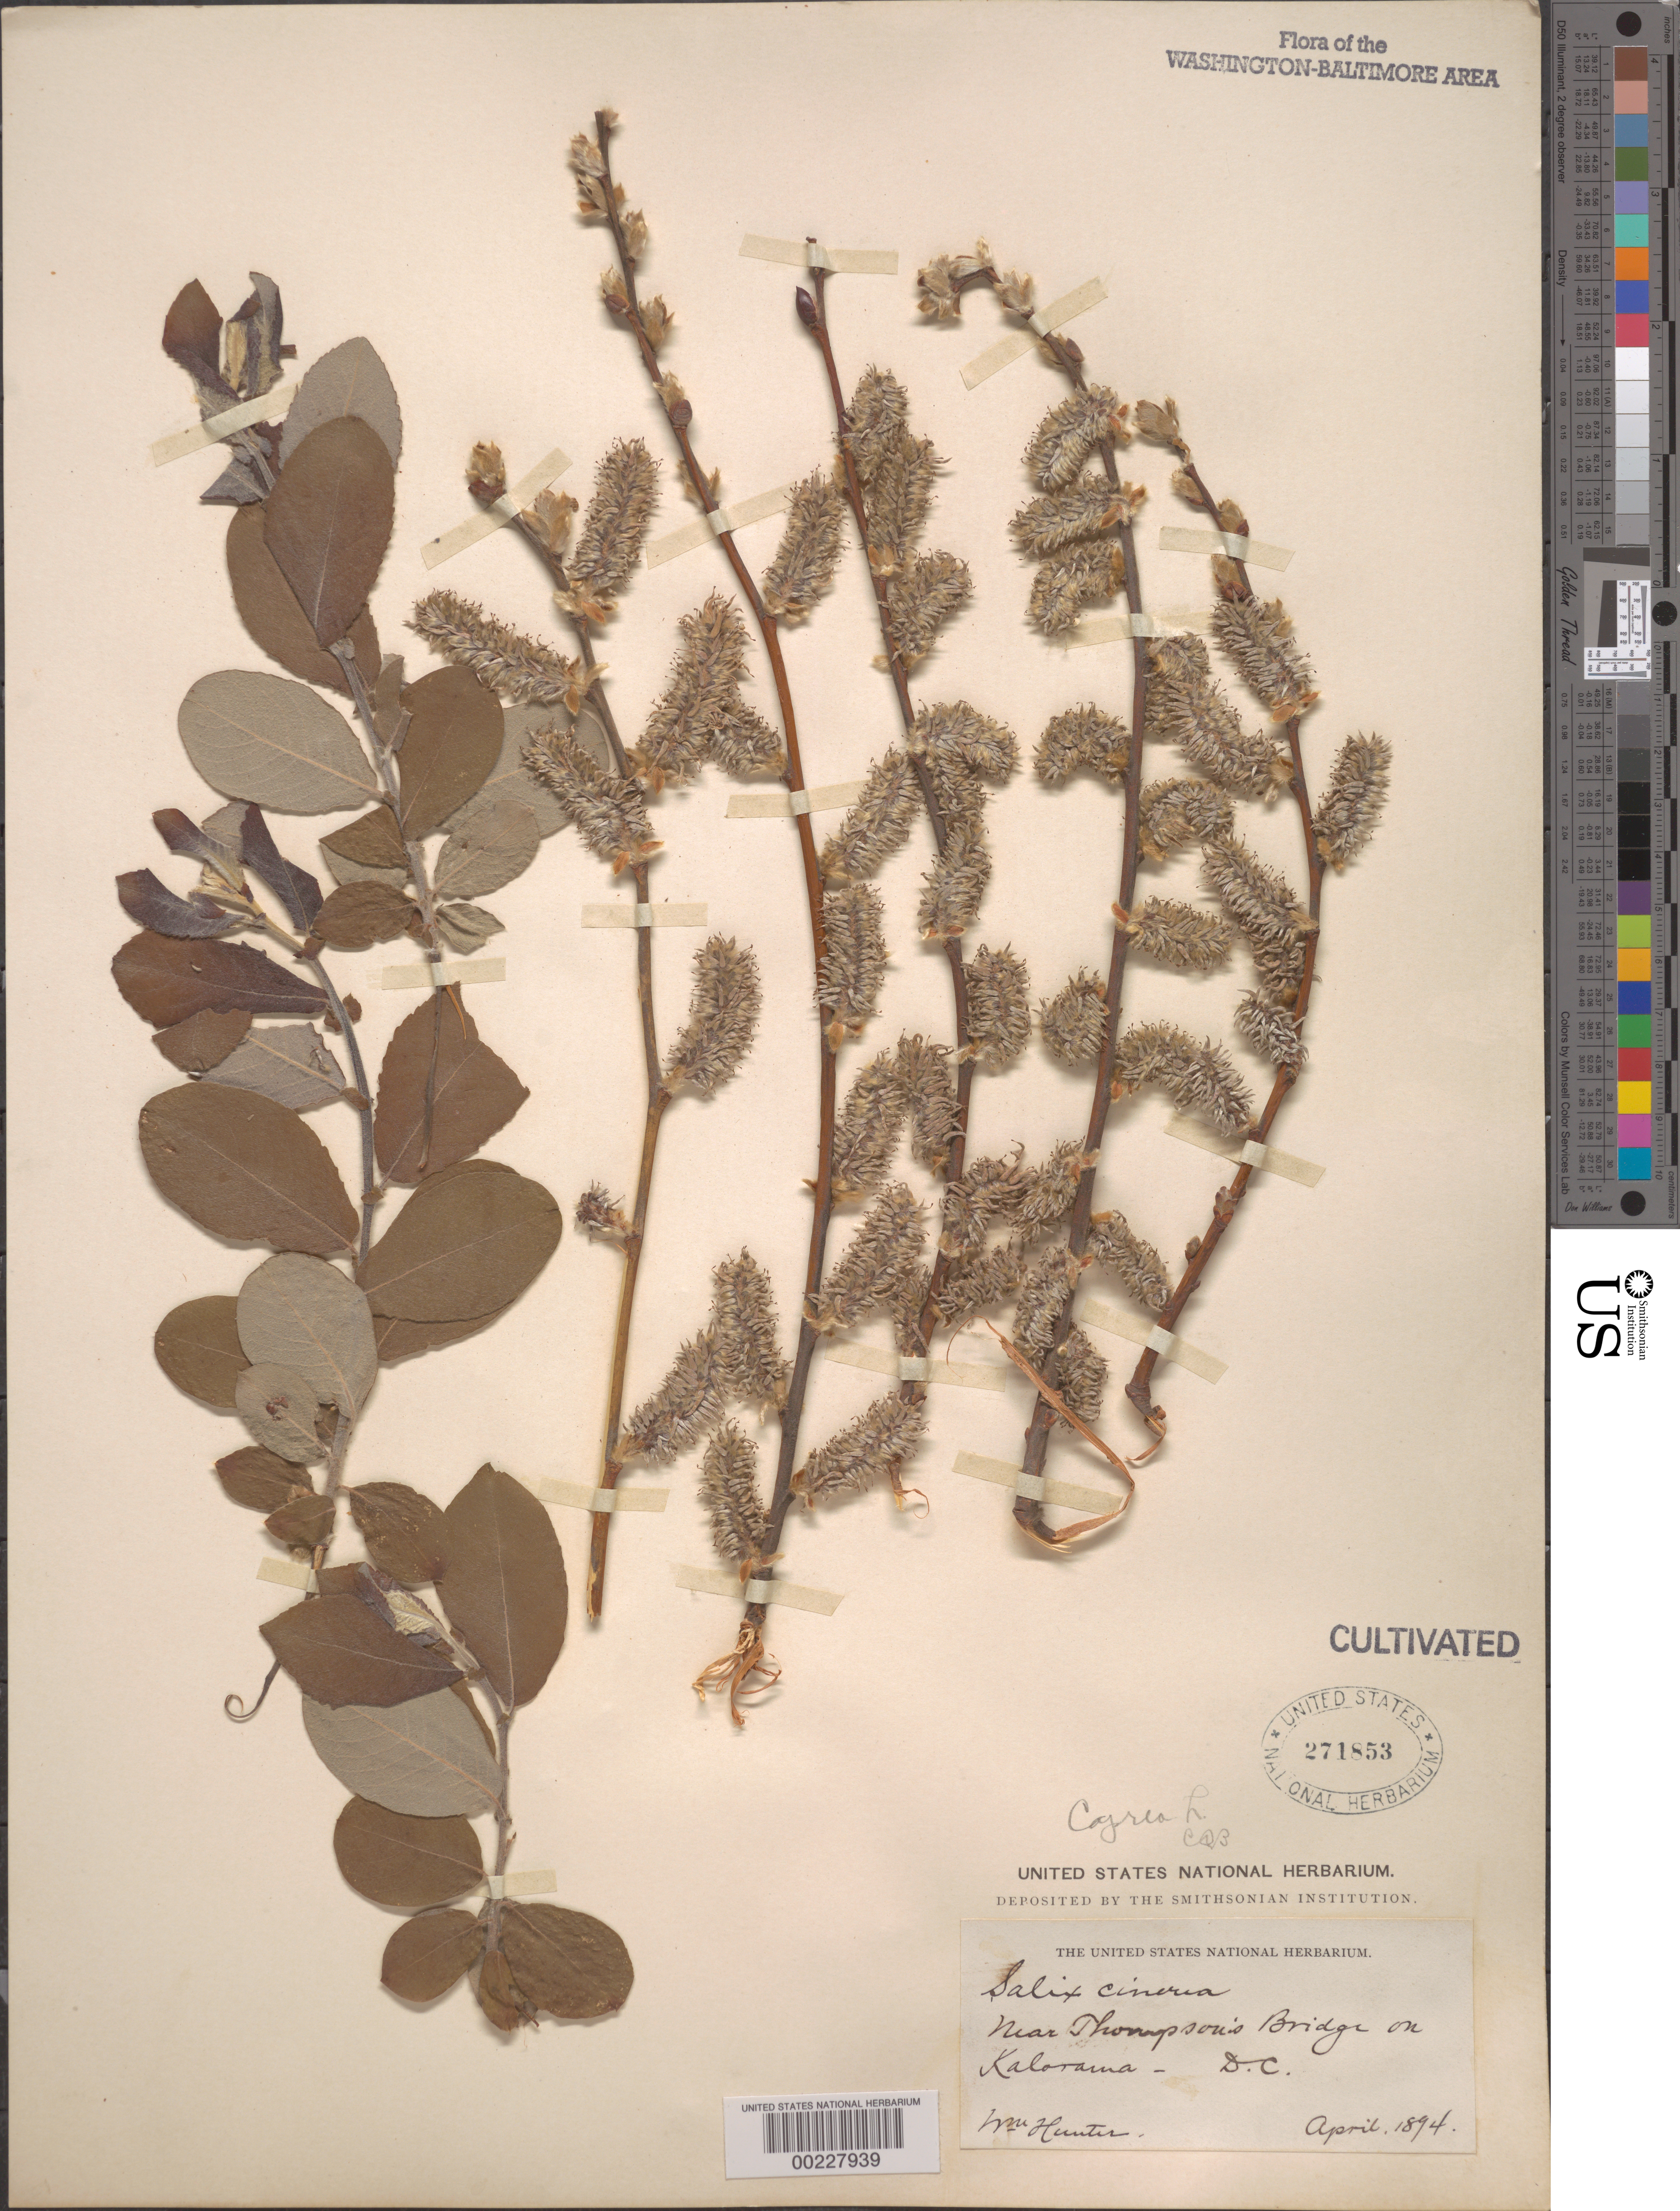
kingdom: Plantae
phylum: Tracheophyta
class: Magnoliopsida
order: Malpighiales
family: Salicaceae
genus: Salix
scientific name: Salix caprea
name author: L.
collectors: W. Hunter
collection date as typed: Apr 1894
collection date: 1894-04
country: United States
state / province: District of Columbia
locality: Near Thompson's Bridge on Kalorama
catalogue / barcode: US 271853